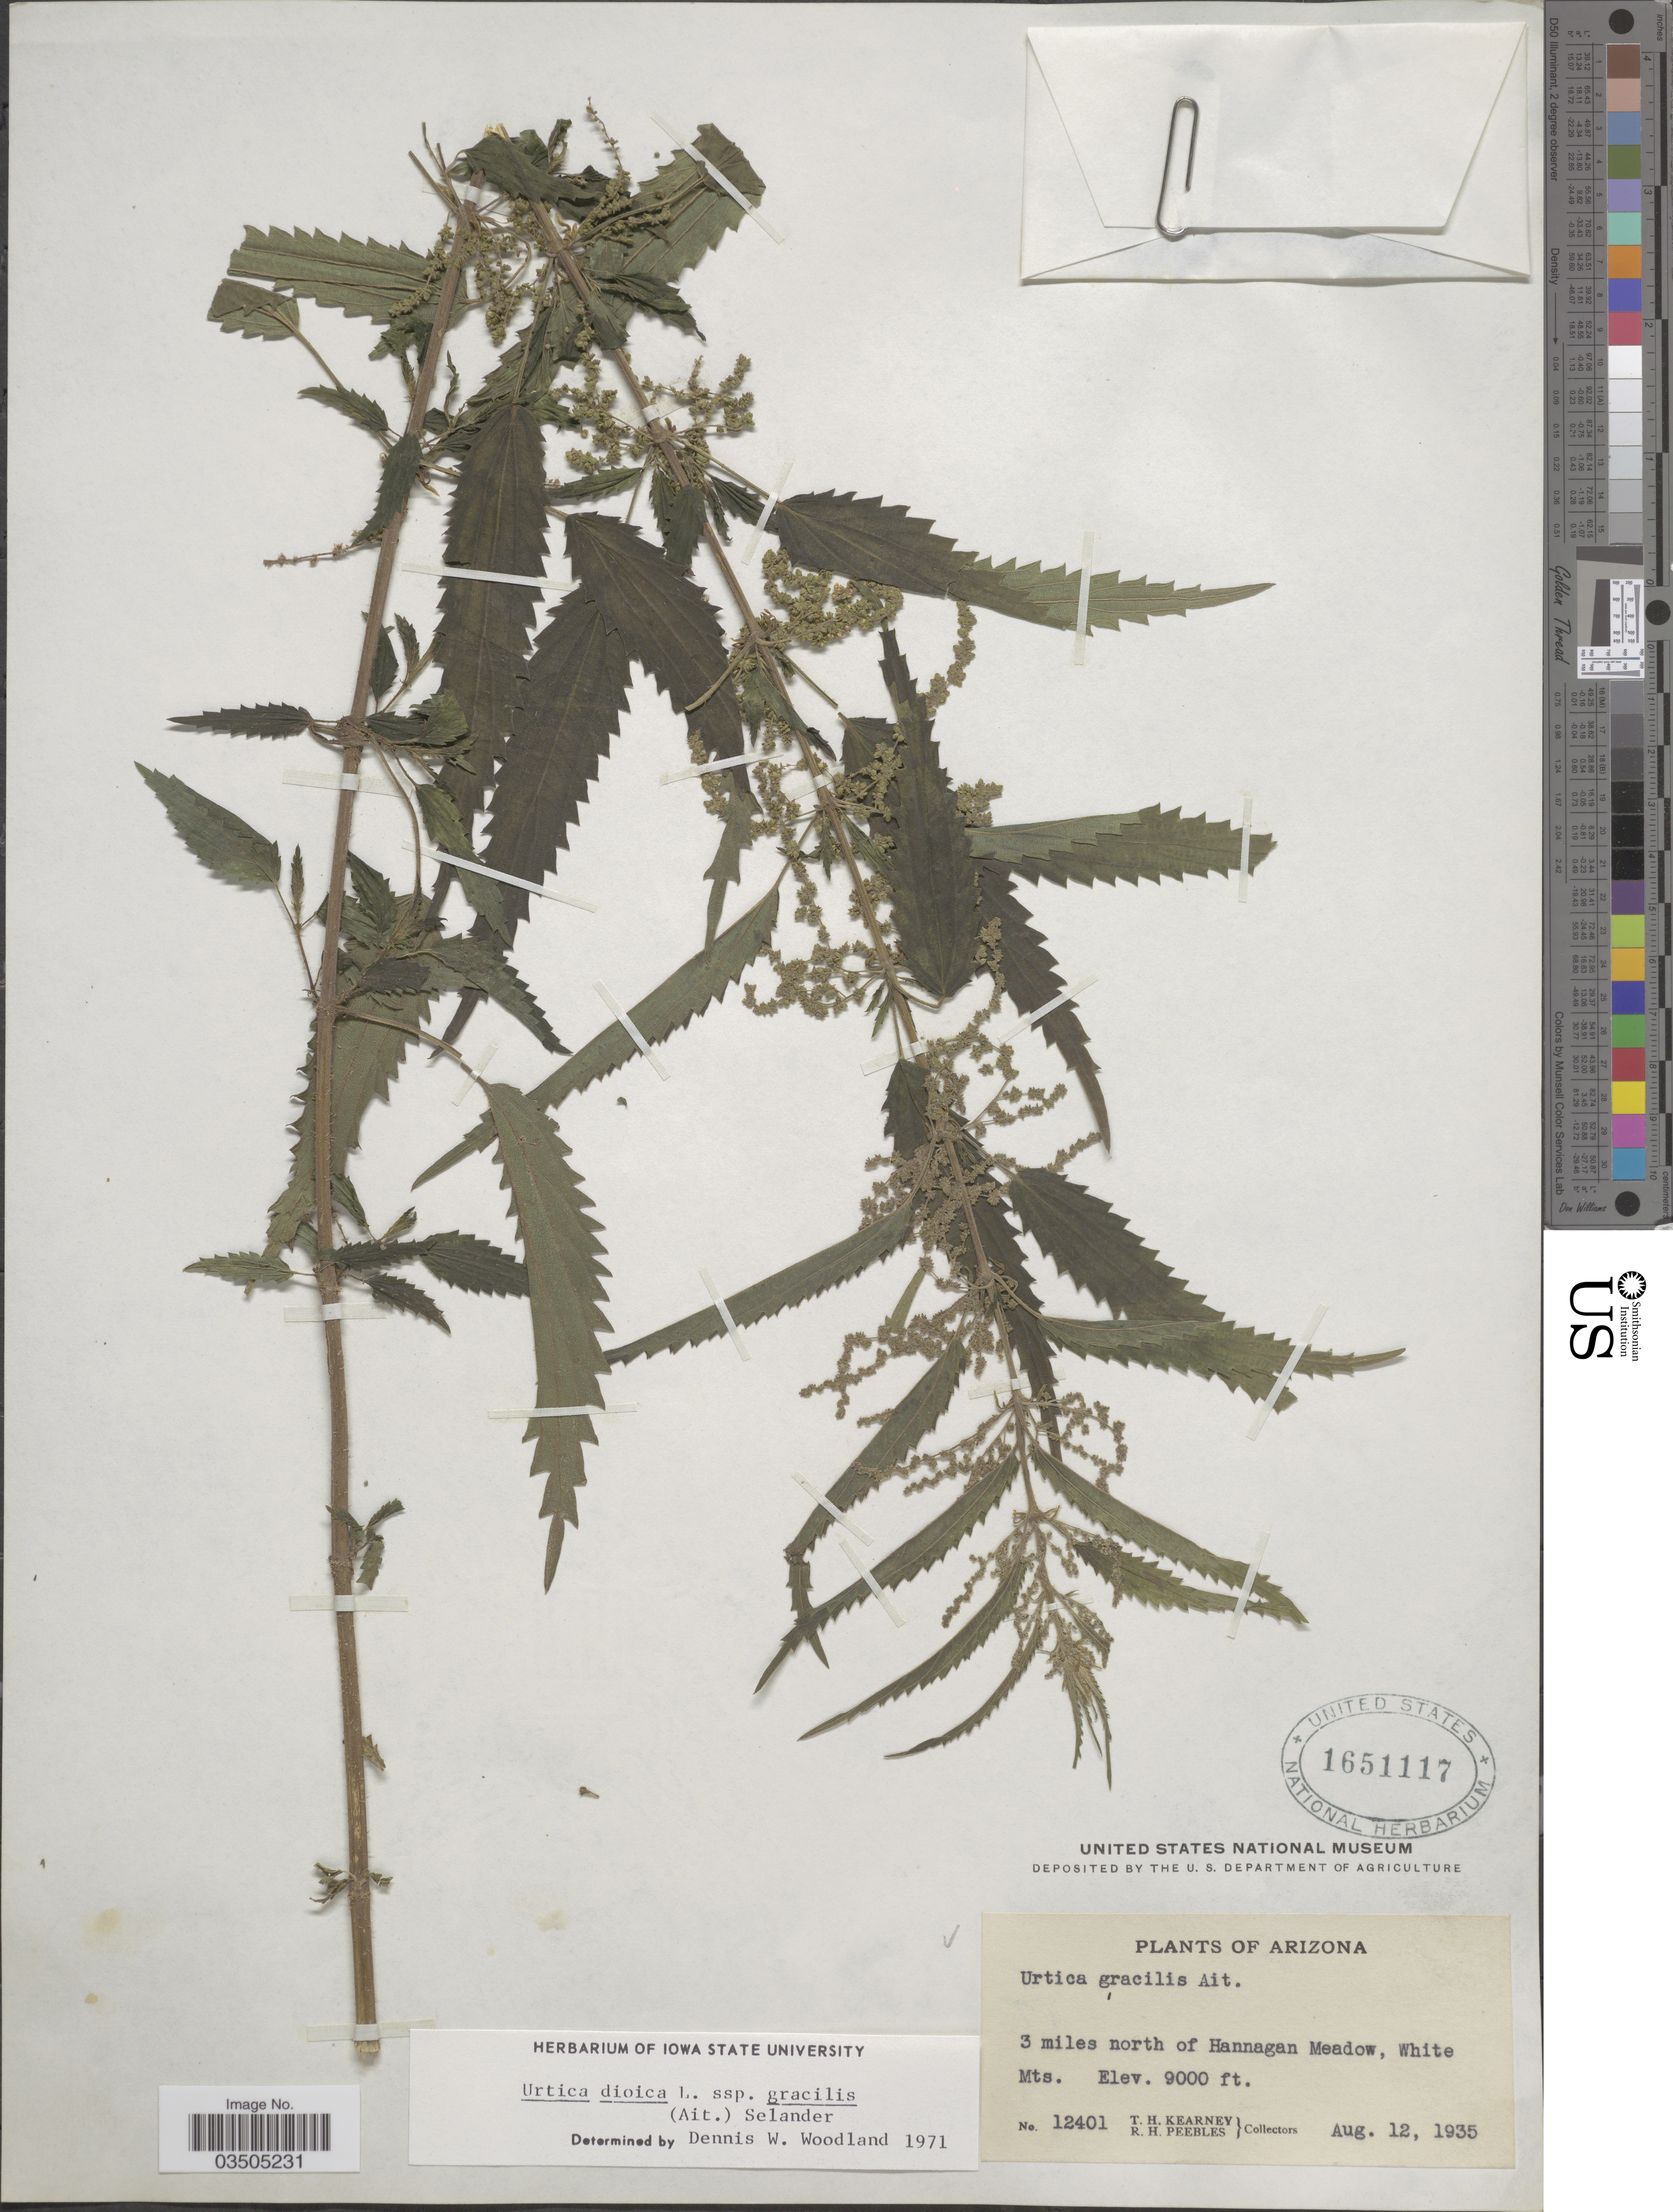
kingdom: Plantae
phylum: Tracheophyta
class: Magnoliopsida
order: Rosales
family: Urticaceae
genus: Urtica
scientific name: Urtica dioica subsp. gracilis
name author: L.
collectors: T. H. Kearney & R. H. Peebles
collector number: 12401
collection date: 1935-08-12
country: United States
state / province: Arizona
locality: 3 miles north of Hannagan Meadow, White Mts.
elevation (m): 2743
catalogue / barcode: US 1651117